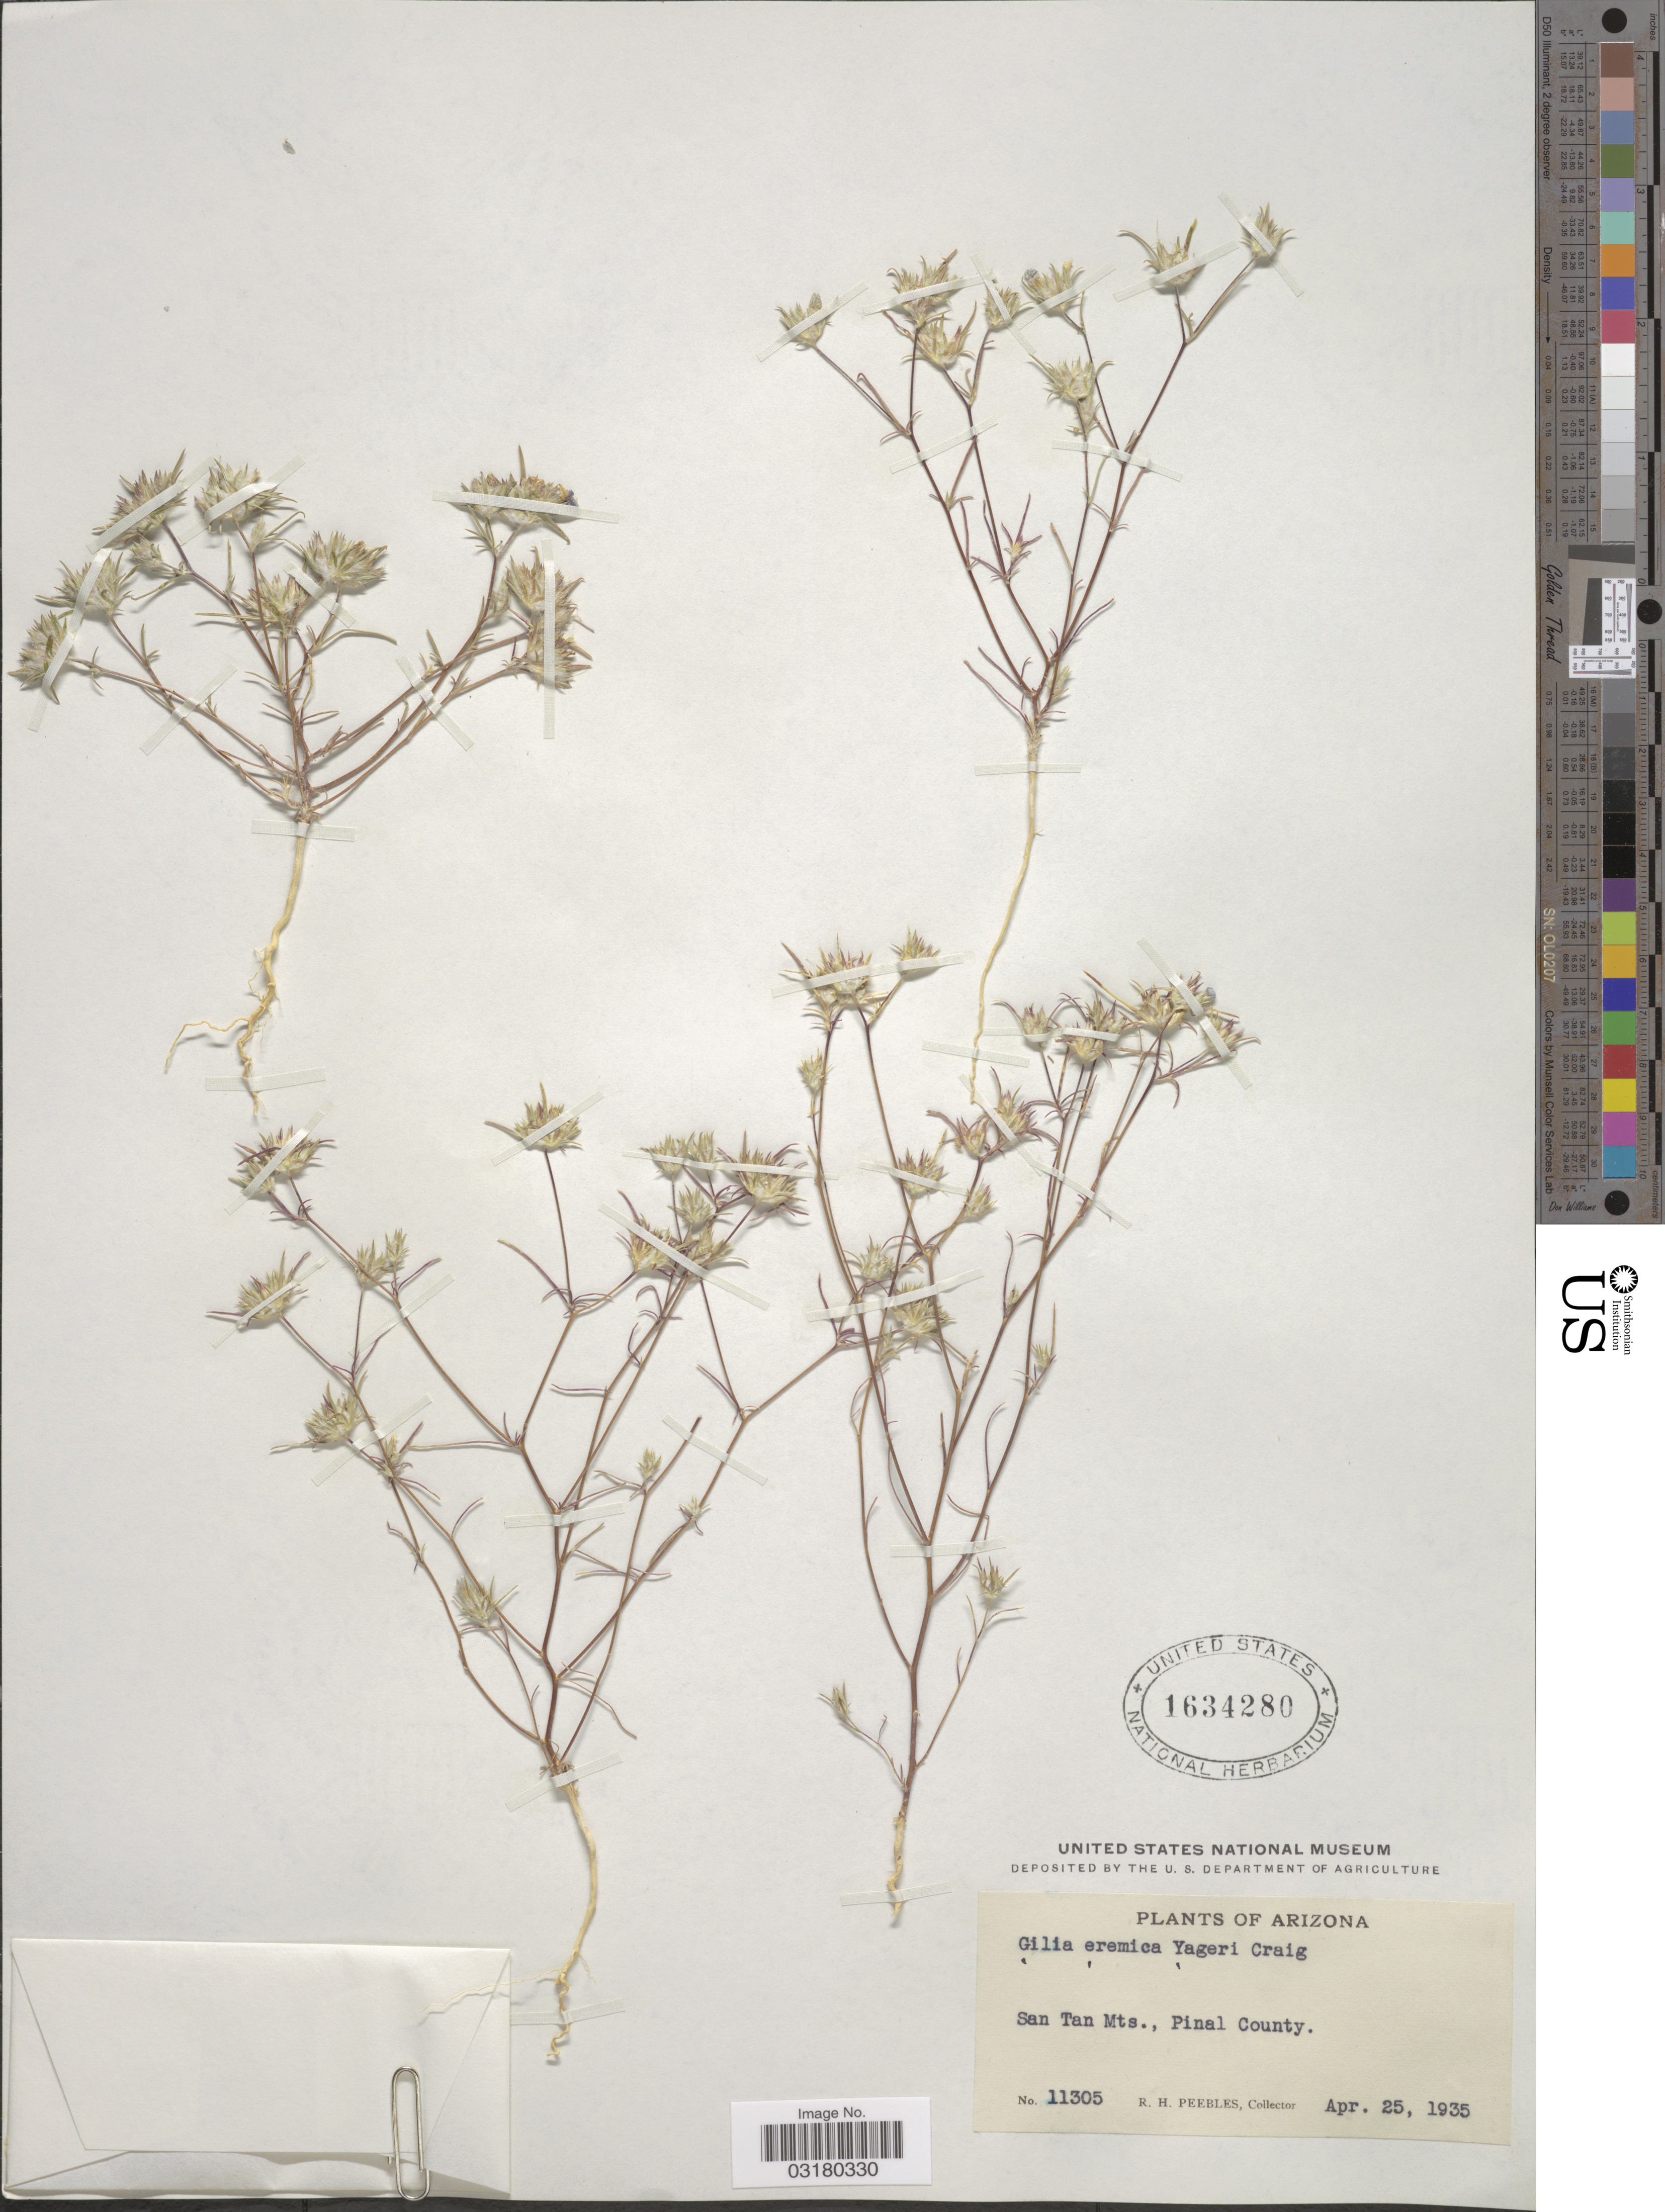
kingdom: Plantae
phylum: Tracheophyta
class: Magnoliopsida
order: Ericales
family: Polemoniaceae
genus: Eriastrum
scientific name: Eriastrum diffusum subsp. diffusum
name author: (A. Gray) H. Mason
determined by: Strong, Mark T., (BOT), Smithsonian Institution - National Museum of Natural History (UNITED STATES)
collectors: R. H. Peebles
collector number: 11305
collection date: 1935-04-25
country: United States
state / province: Arizona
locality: San Tan Mts., Pinal County.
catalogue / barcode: US 1634280